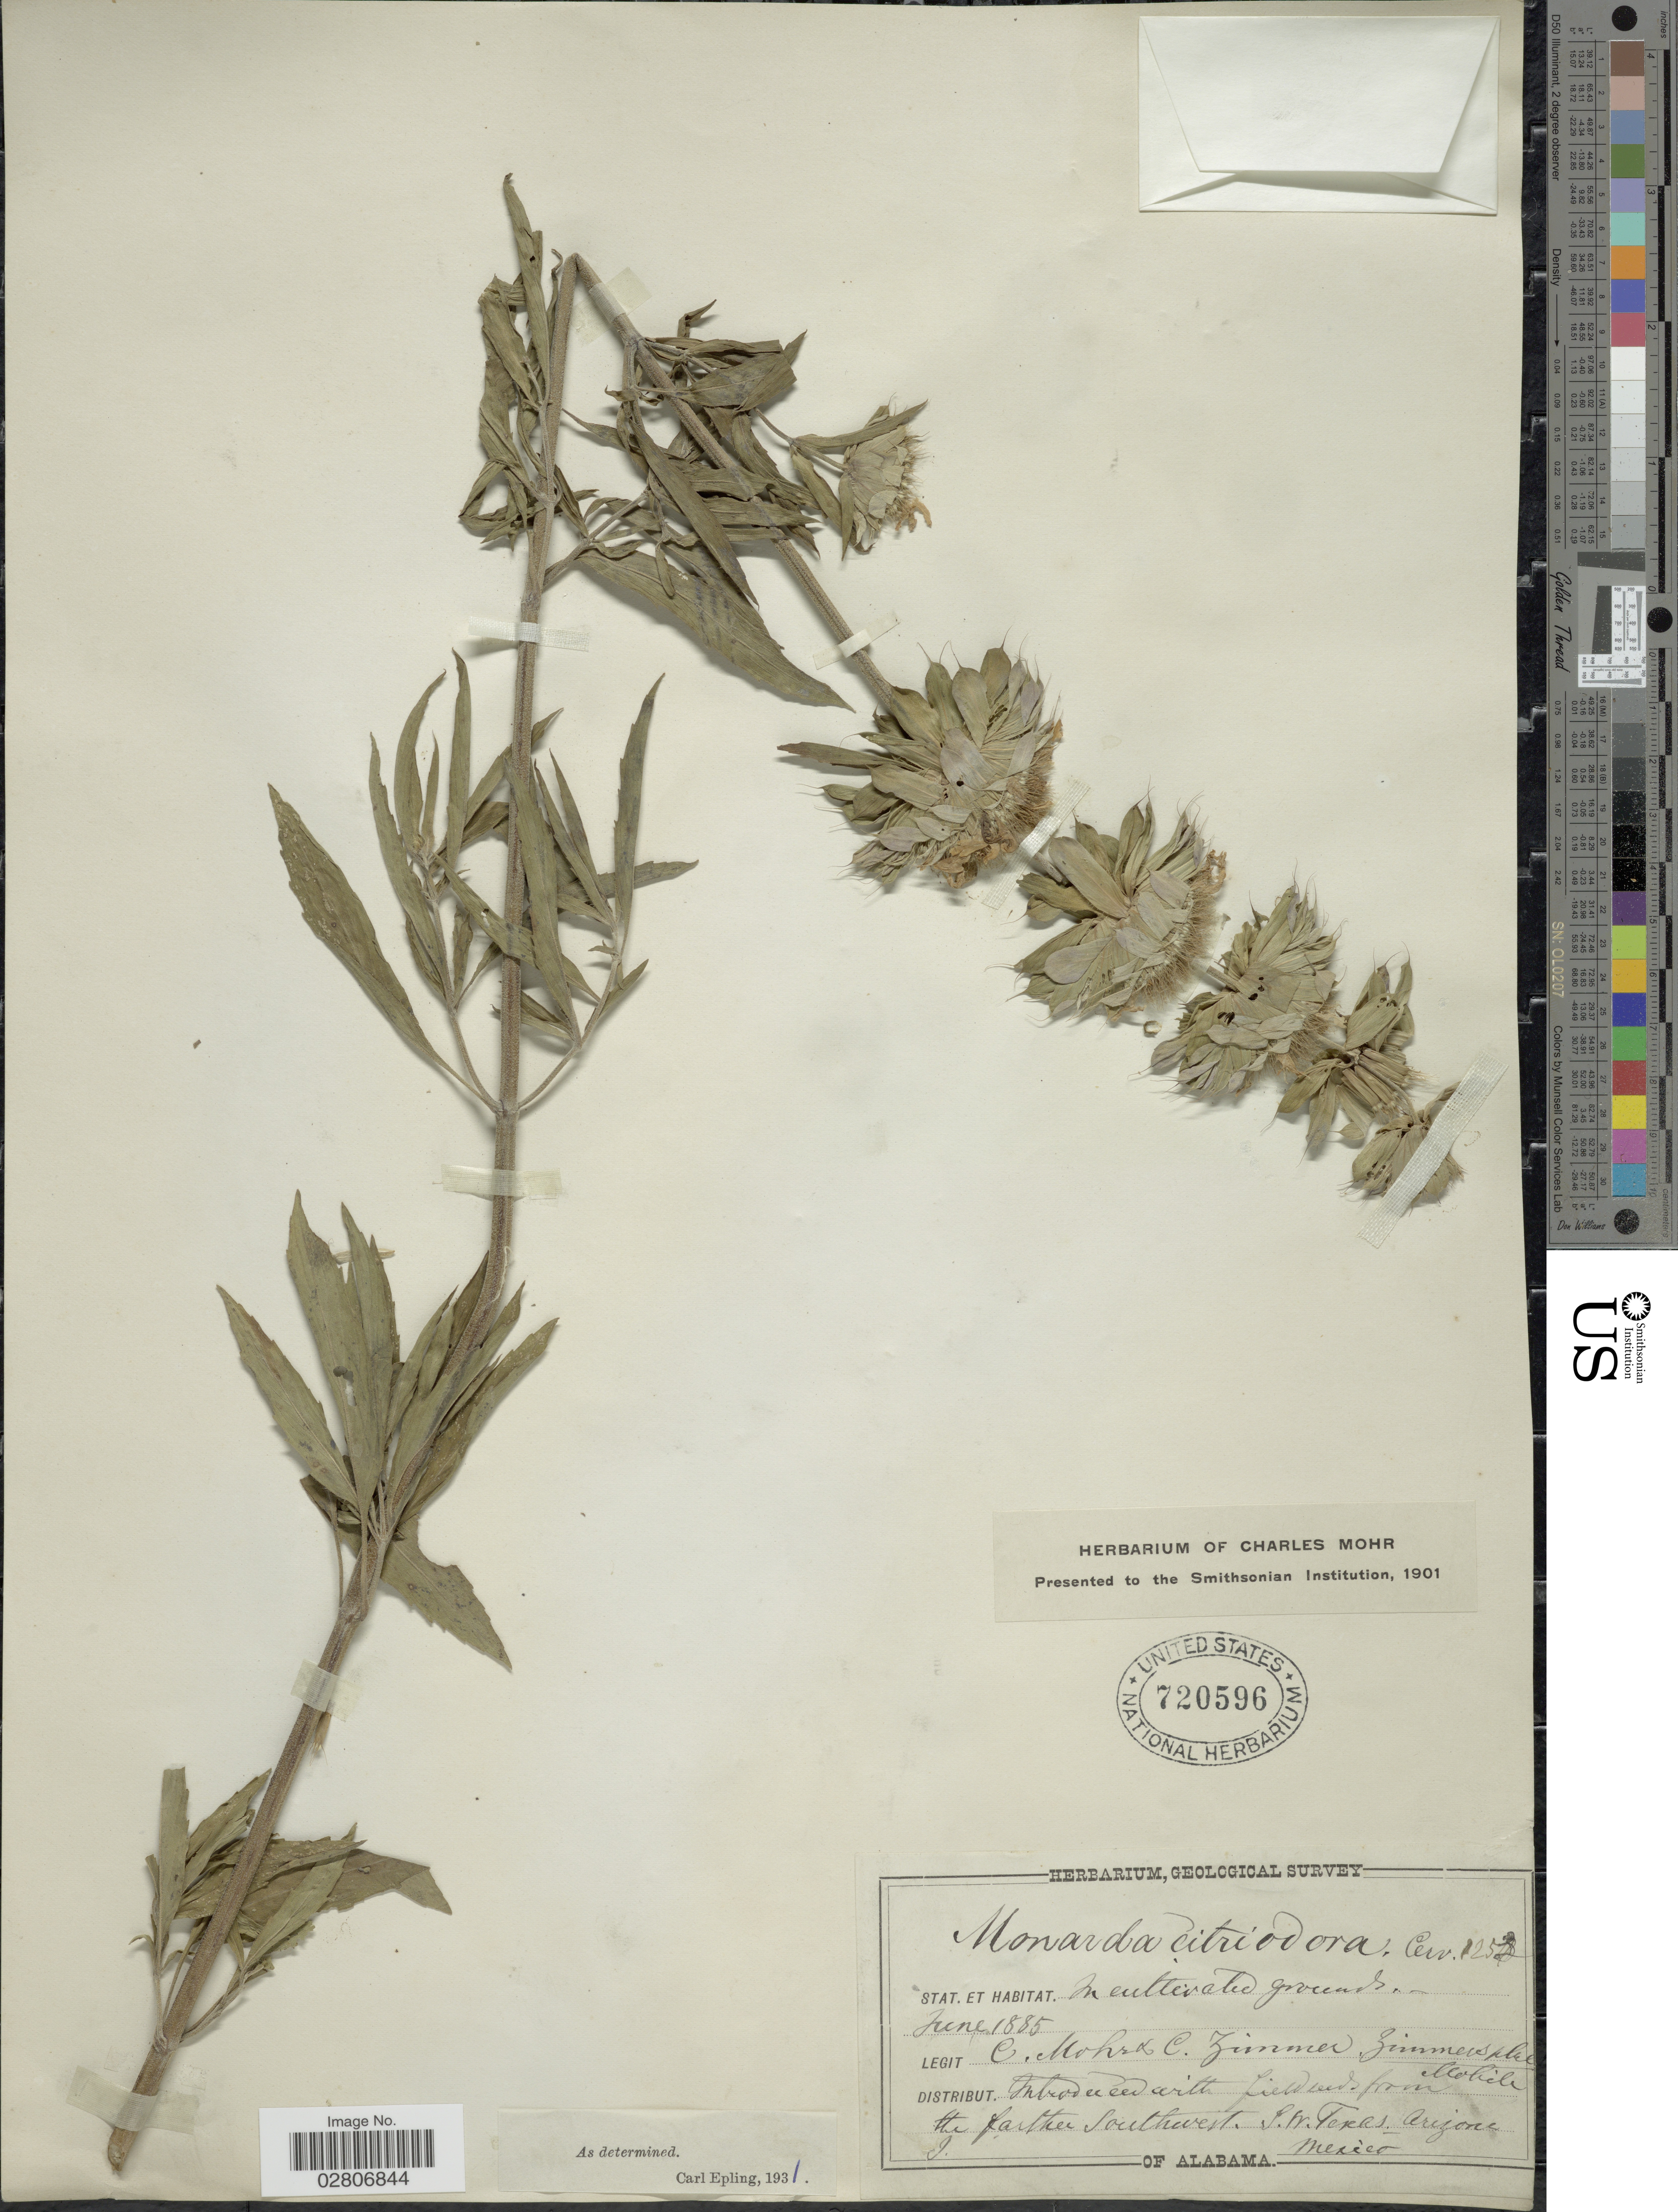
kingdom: Plantae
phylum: Tracheophyta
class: Magnoliopsida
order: Lamiales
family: Lamiaceae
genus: Monarda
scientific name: Monarda citriodora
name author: Cerv. ex Lag.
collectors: Mohr, C. T. (herbarium), C. Zimmer & Zimmersplae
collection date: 1885-06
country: United States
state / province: Alabama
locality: Mobile. Stat. In cultivated grounds.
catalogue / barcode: US 720596